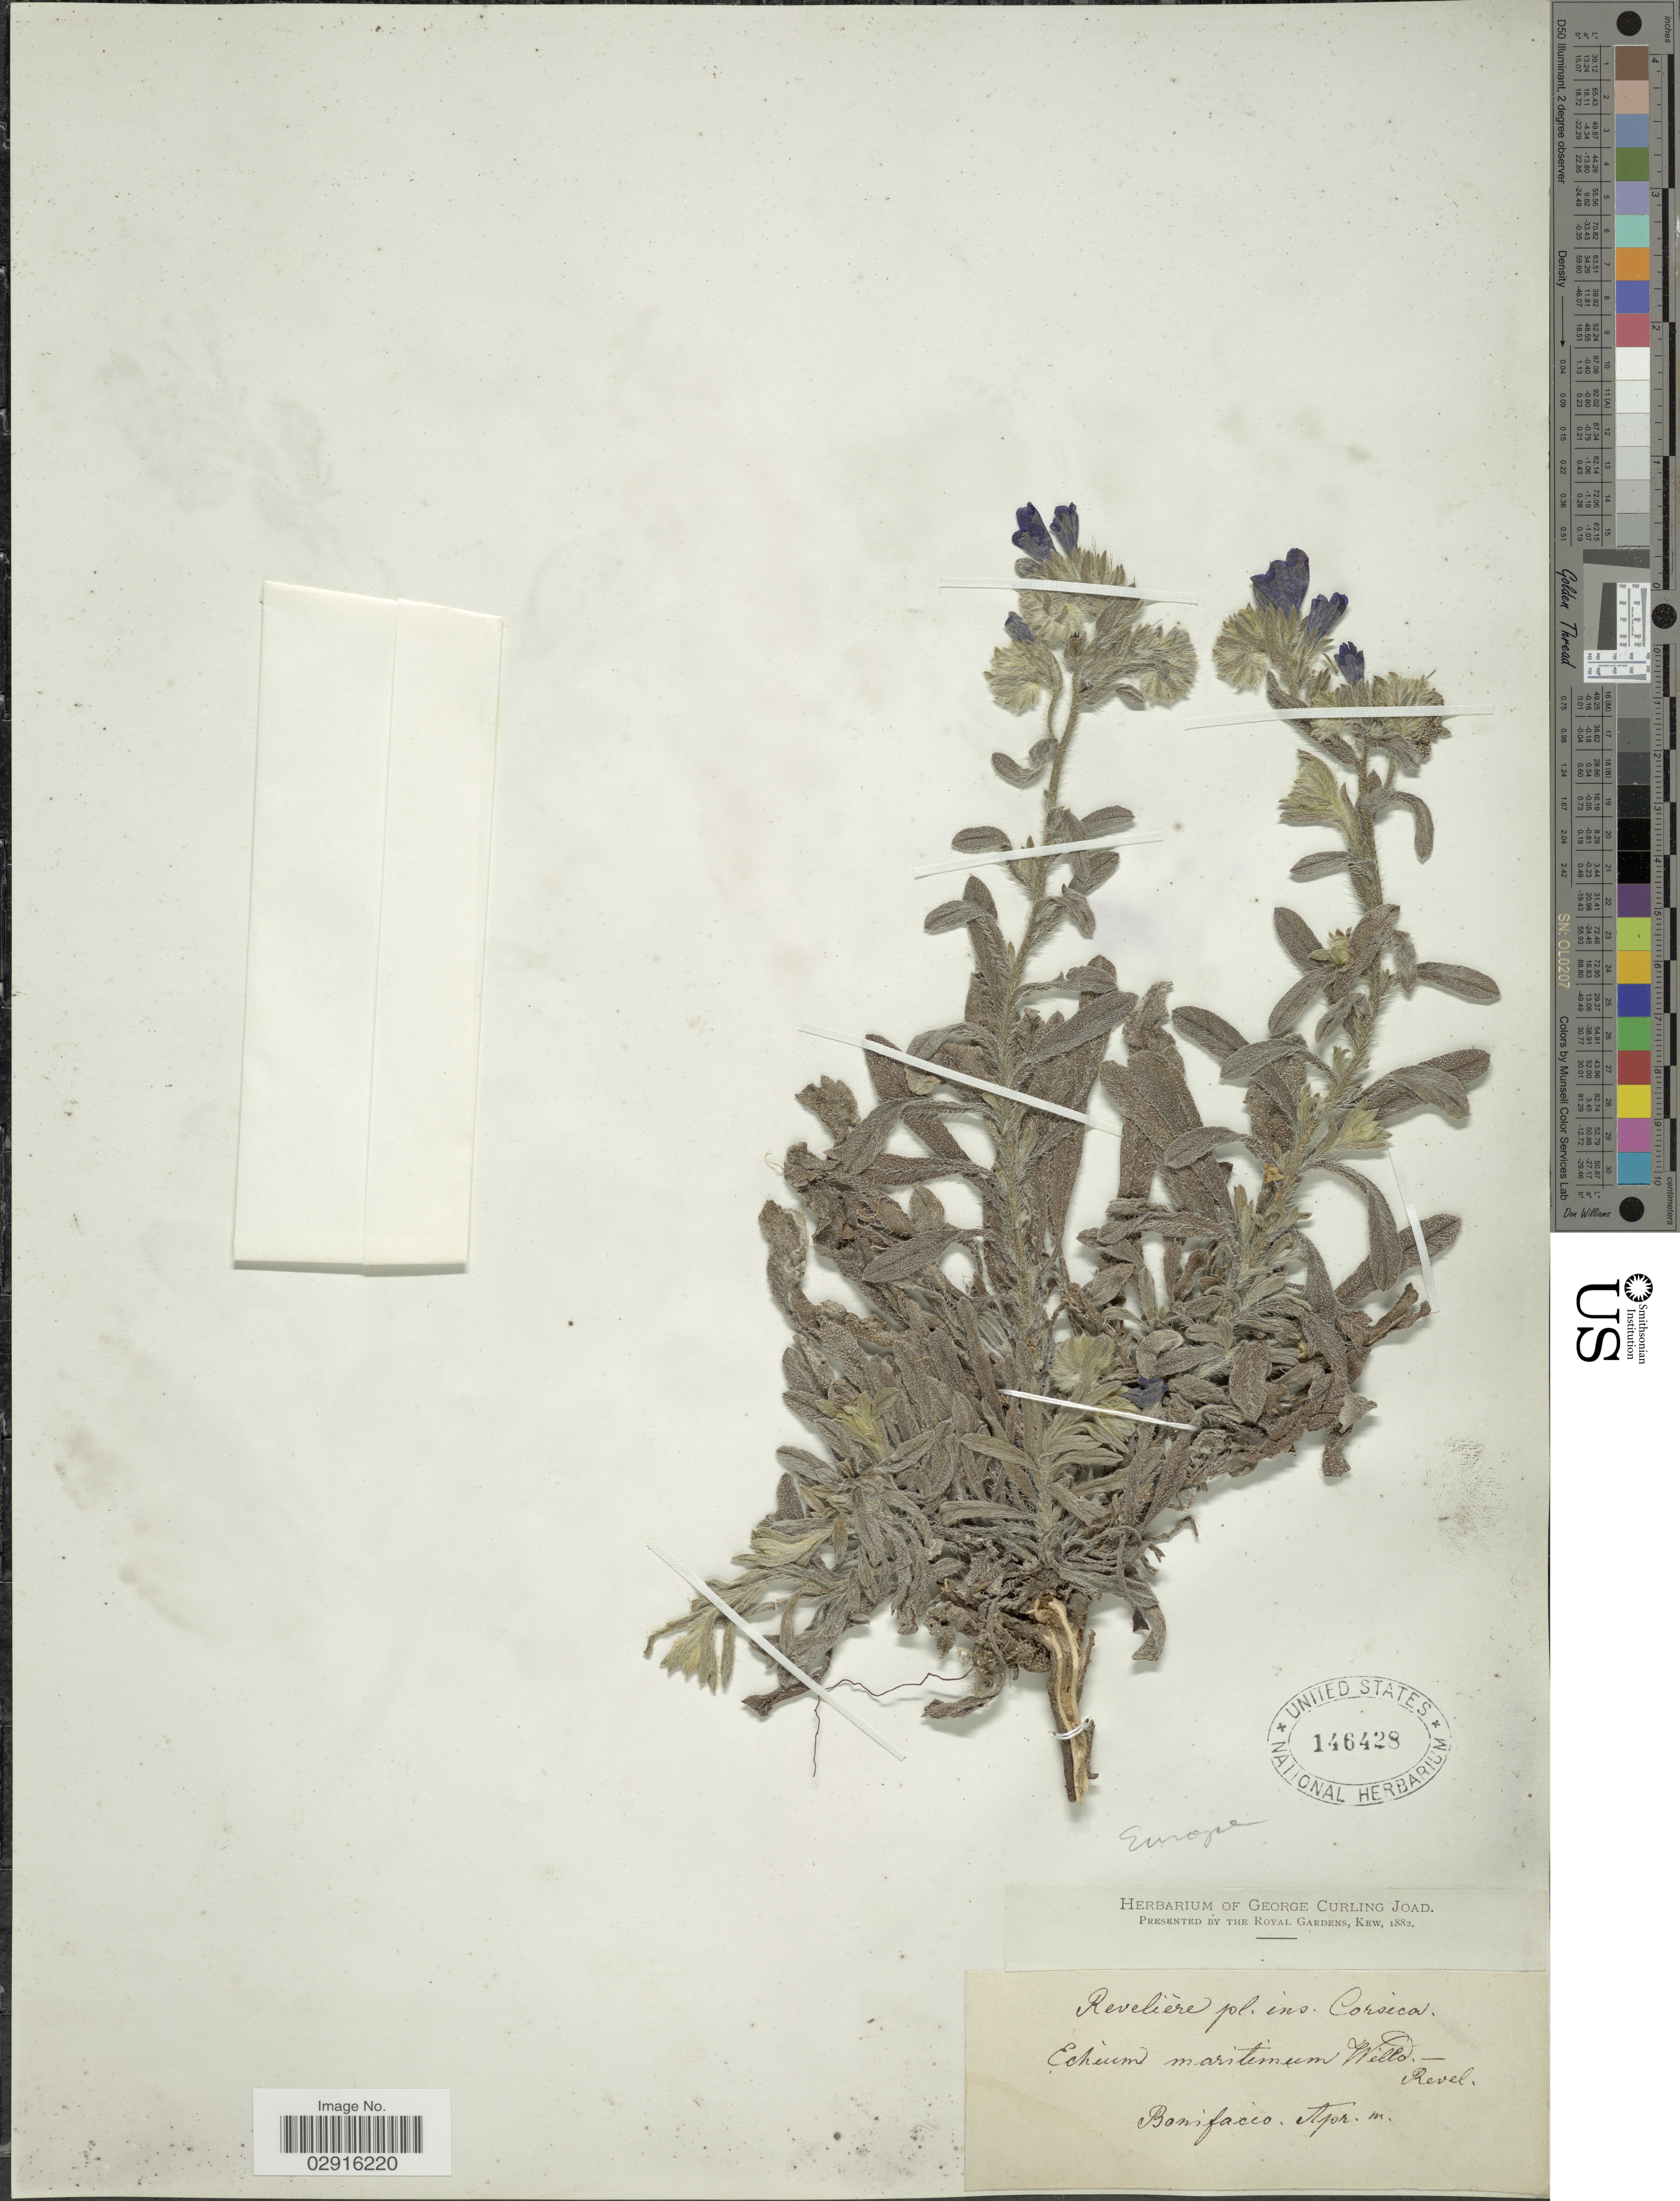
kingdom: Plantae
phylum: Tracheophyta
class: Magnoliopsida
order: Boraginales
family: Boraginaceae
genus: Echium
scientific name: Echium maritimum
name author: Willd.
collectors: Revelière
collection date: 1882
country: France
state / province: Corsica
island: Corse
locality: Bonifacio. Apr. m.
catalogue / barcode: US 146428